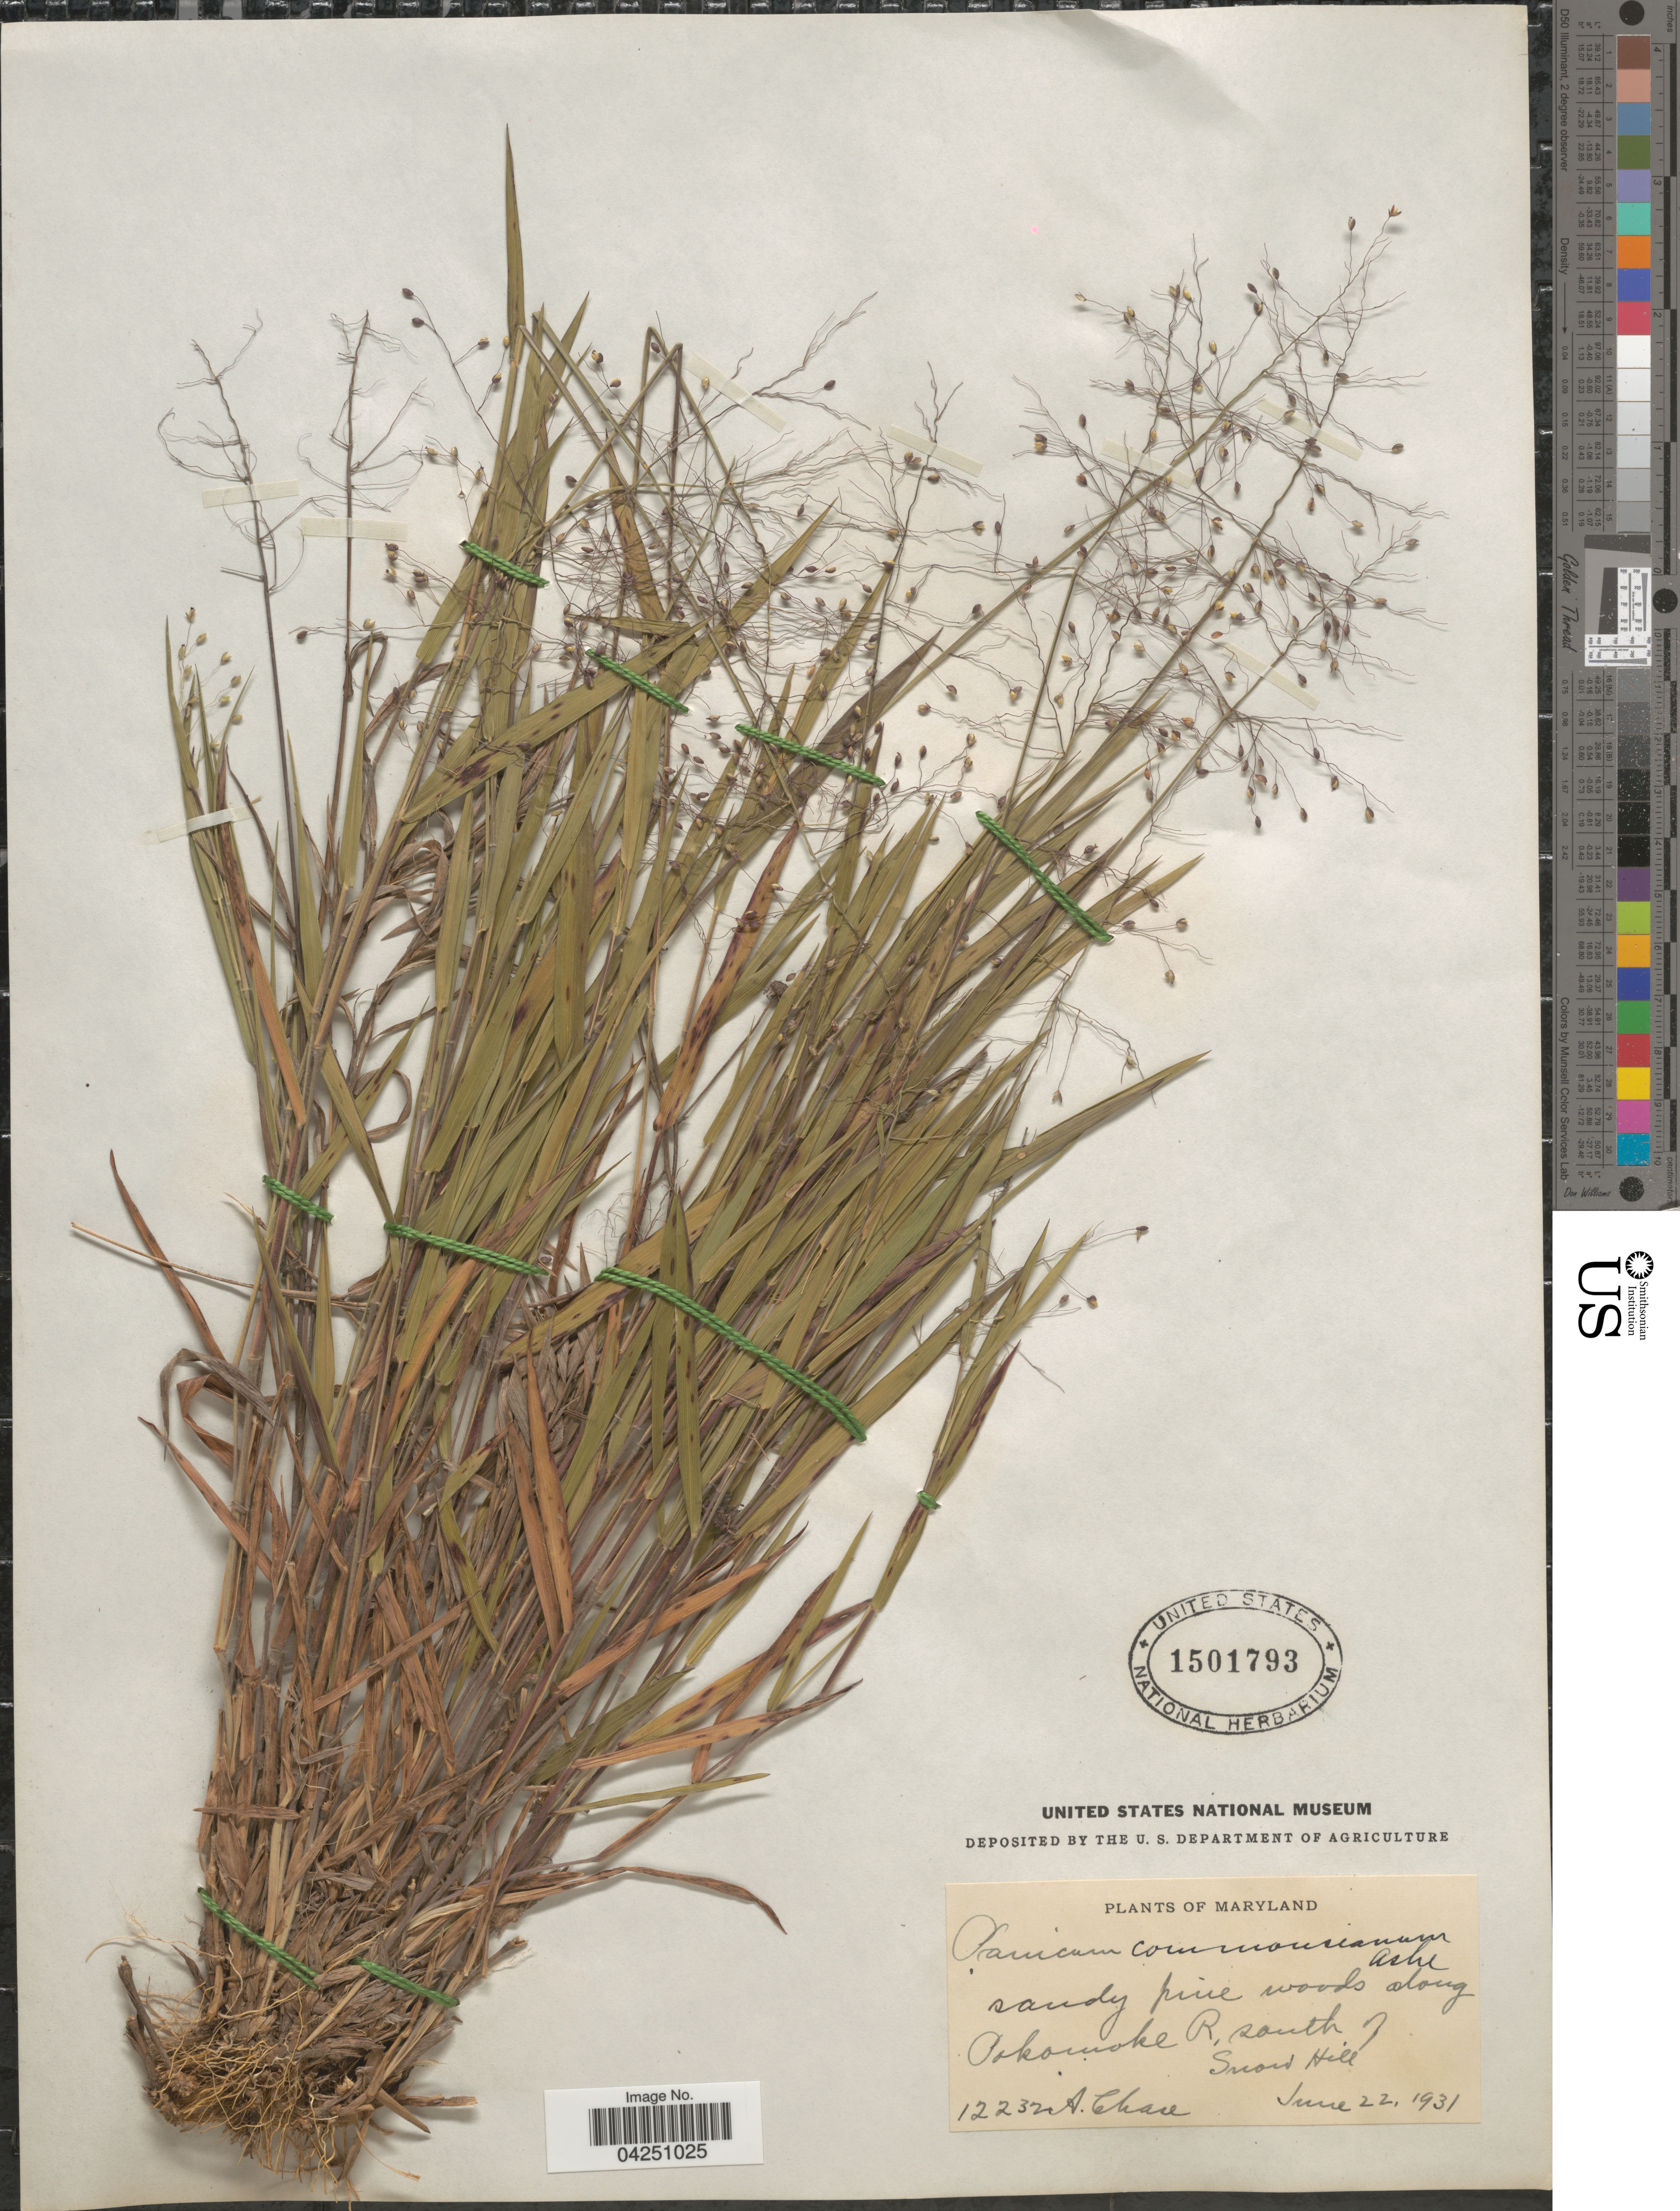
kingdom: Plantae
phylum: Tracheophyta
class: Liliopsida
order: Poales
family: Poaceae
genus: Dichanthelium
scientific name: Dichanthelium acuminatum var. acuminatum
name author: (Sw.) Gould & C.A. Clark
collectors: A. Chase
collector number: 12232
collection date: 1931-06-22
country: United States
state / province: Maryland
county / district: Worcester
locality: Pokomoke R, south of Snow Hill.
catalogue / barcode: US 1501793